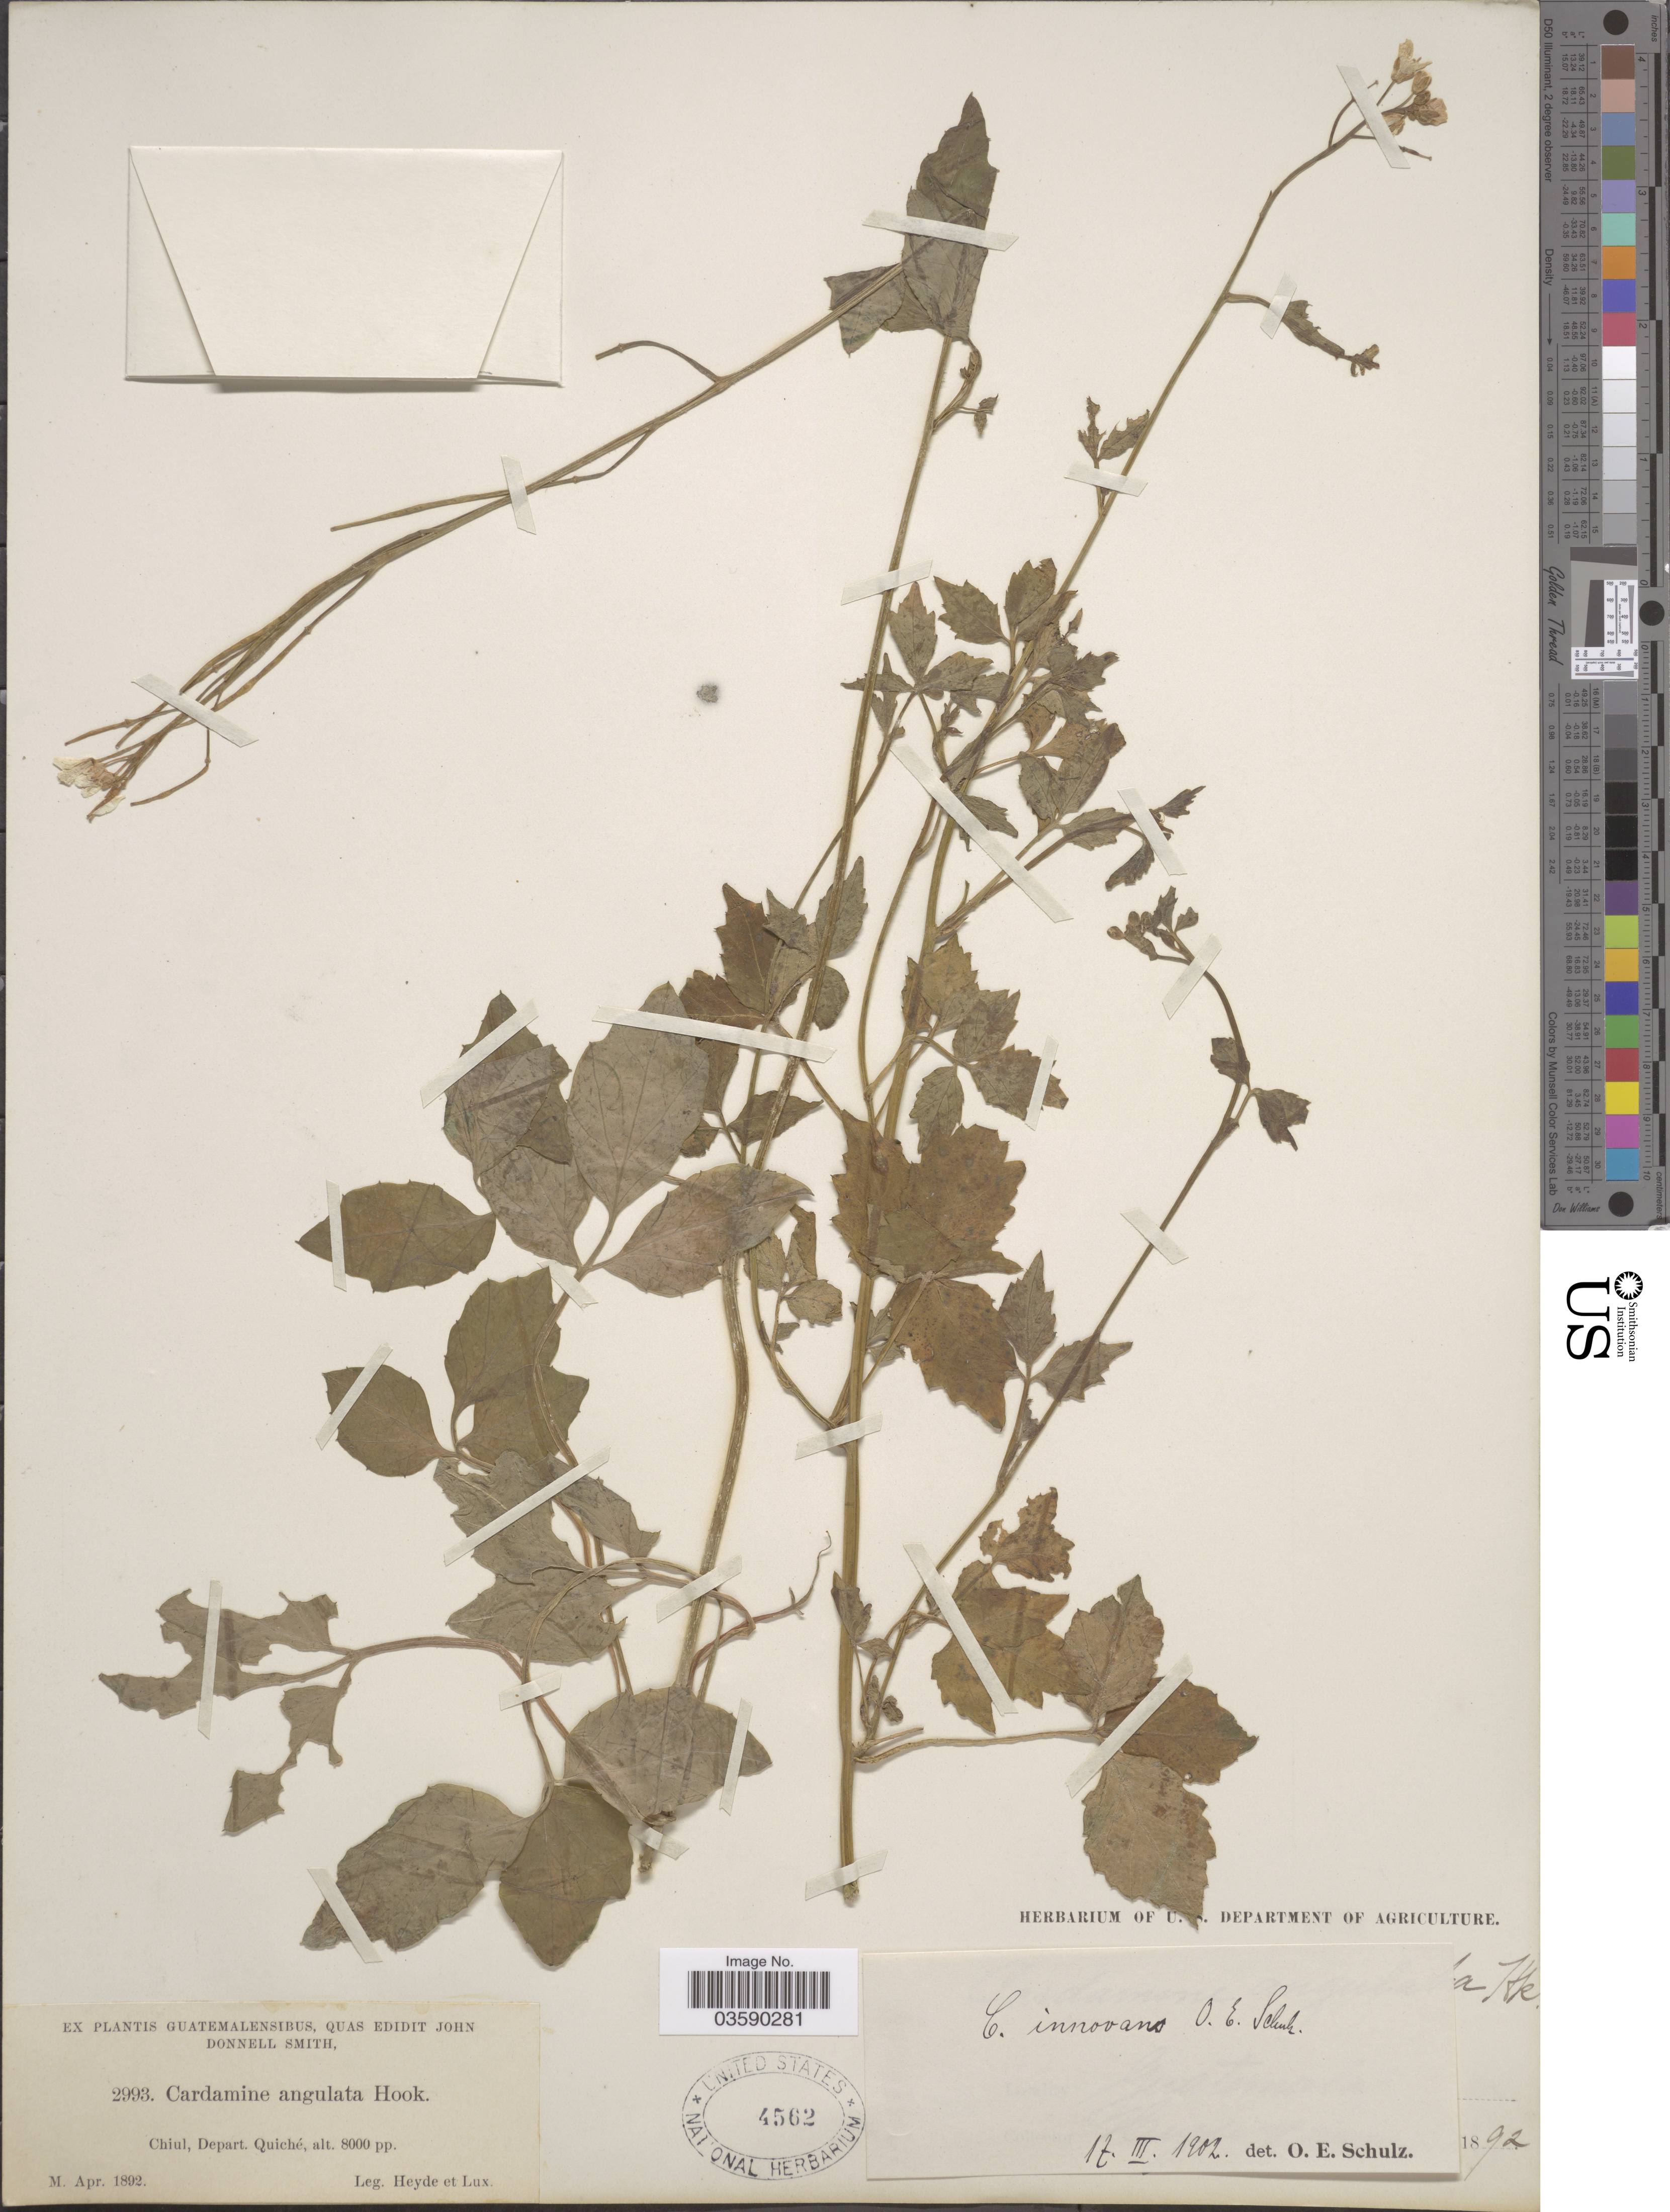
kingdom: Plantae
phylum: Tracheophyta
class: Magnoliopsida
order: Brassicales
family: Brassicaceae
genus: Cardamine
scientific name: Cardamine innovans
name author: O.E. Schulz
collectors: Heyde & Lux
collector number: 2993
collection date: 1892-04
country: Guatemala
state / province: El Quiche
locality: Chiul, Depart. Quiché.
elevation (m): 2438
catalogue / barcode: US 4562